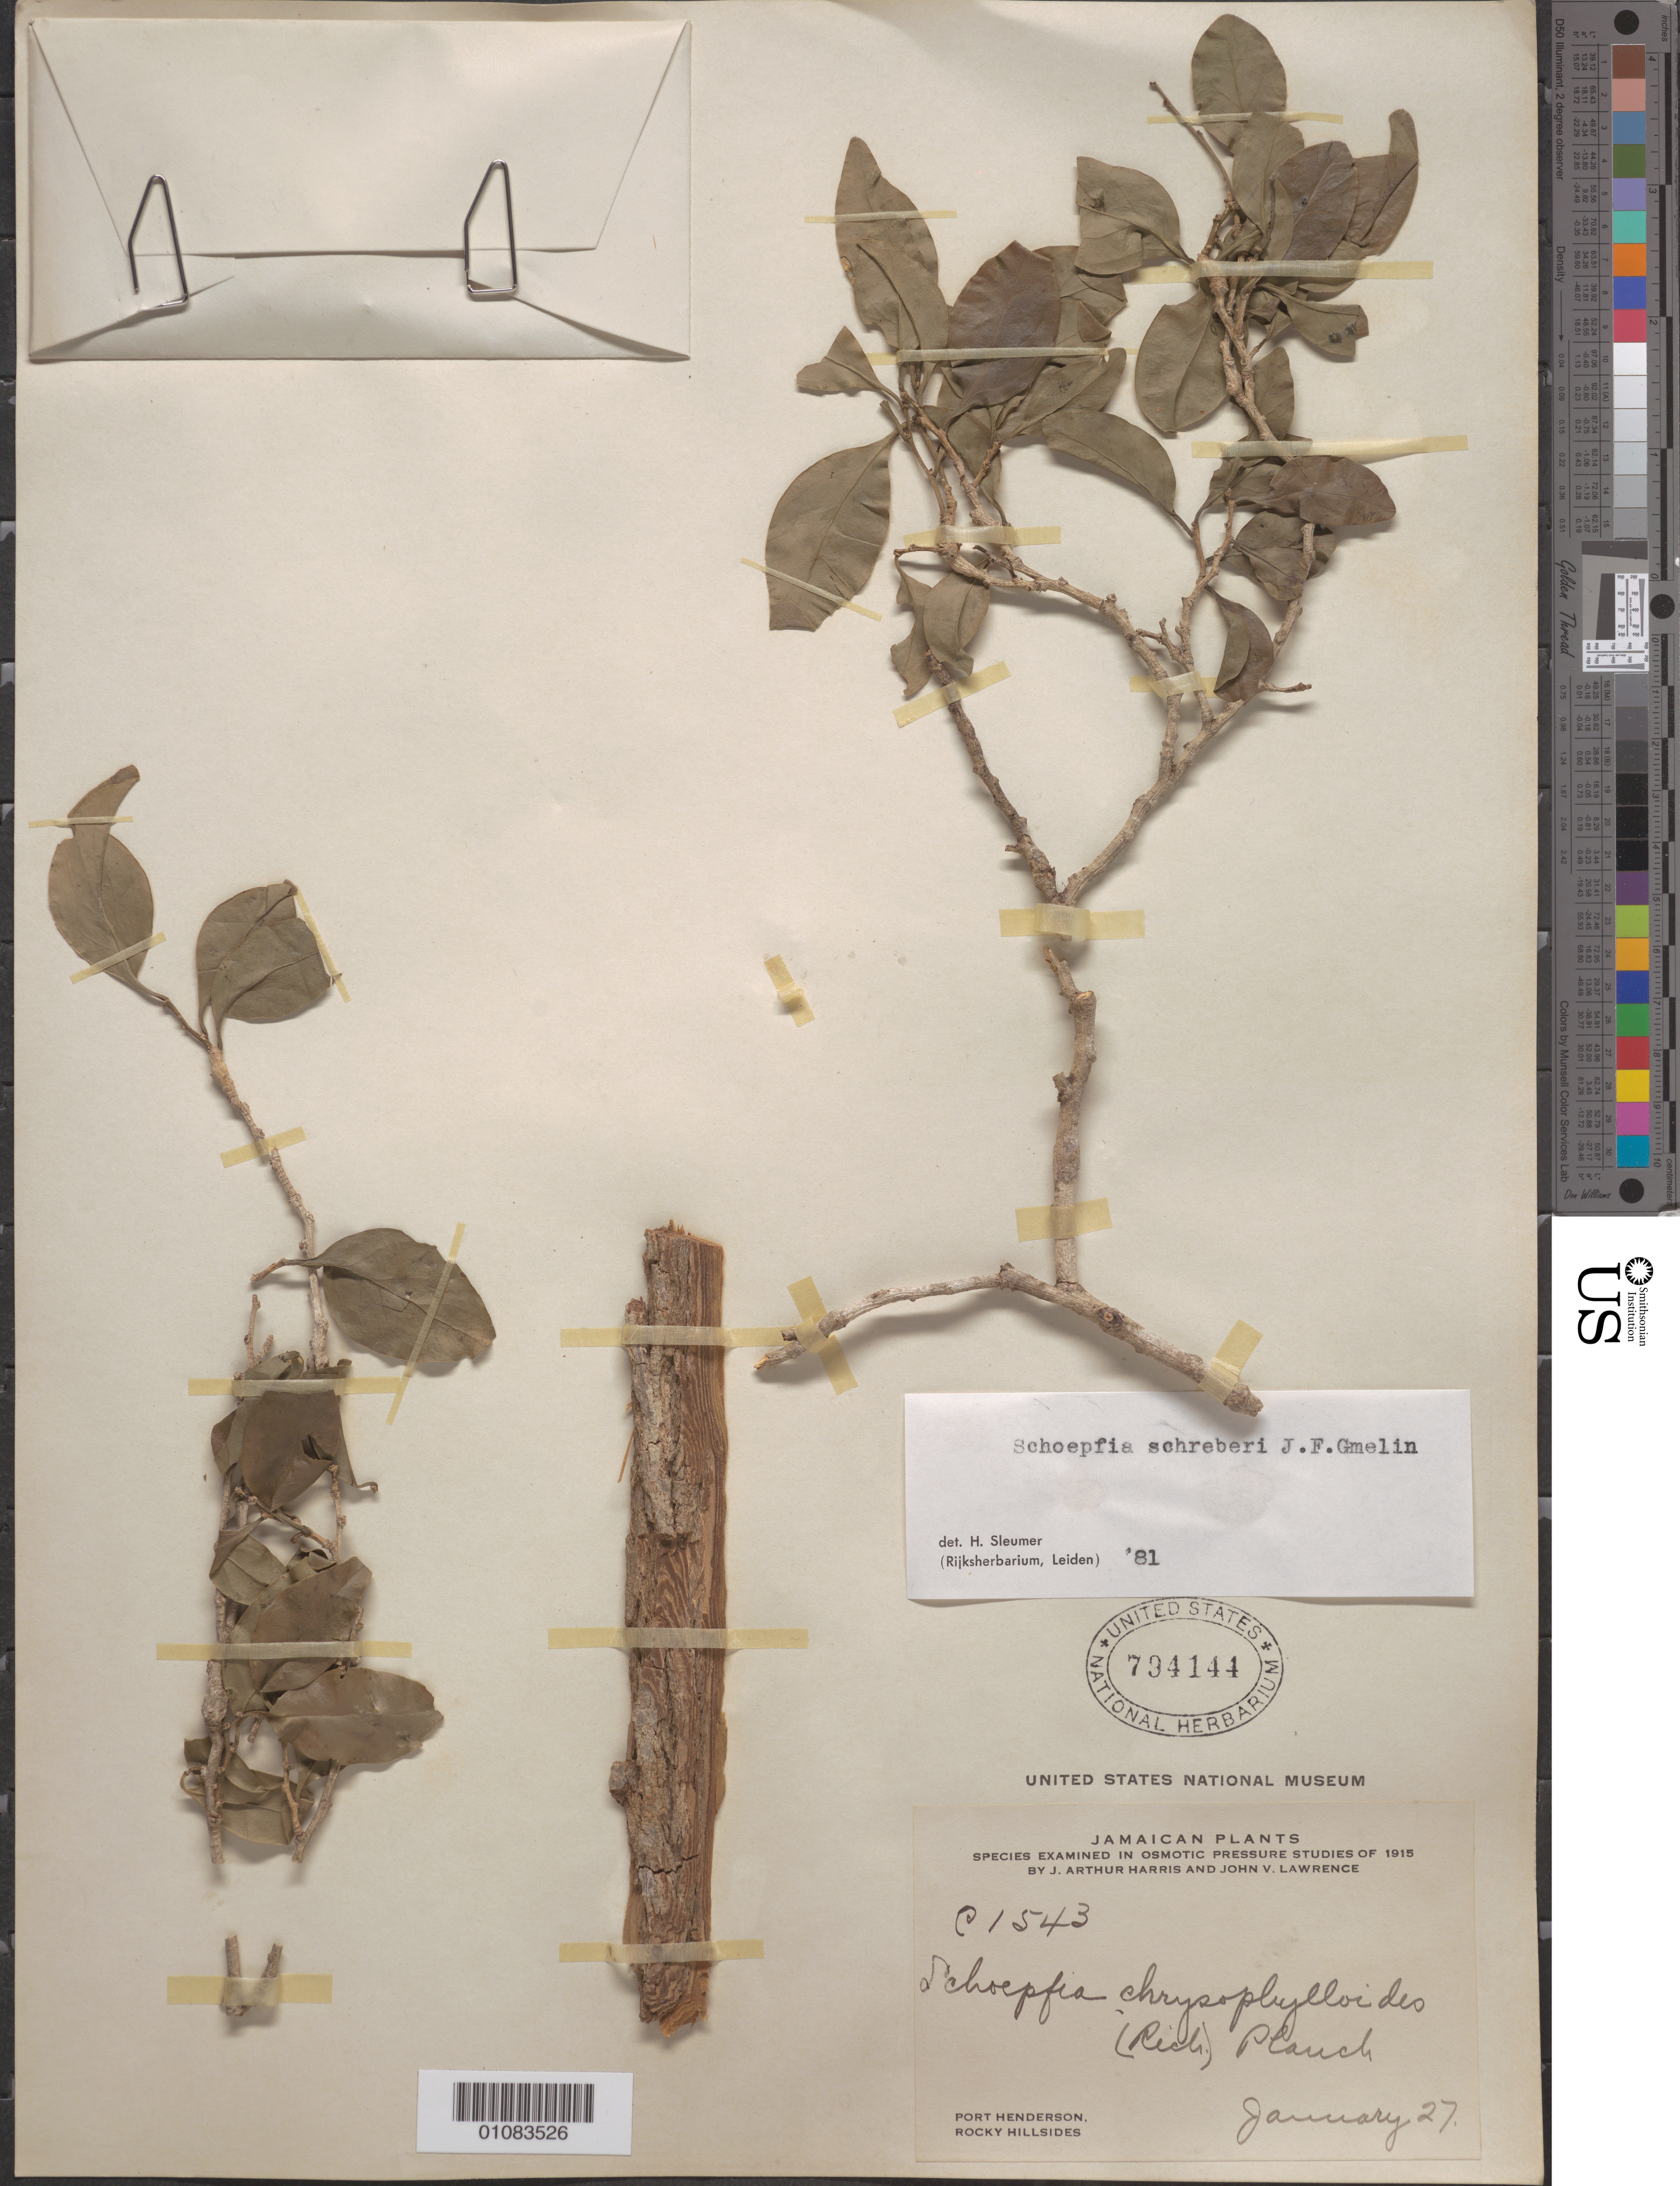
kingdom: Plantae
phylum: Tracheophyta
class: Magnoliopsida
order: Santalales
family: Schoepfiaceae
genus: Schoepfia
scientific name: Schoepfia schreberi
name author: J.F. Gmel.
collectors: J. A. Harris & J. Lawrence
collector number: C1543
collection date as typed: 27 Jan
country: Jamaica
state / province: Saint Catherine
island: Jamaica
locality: Port Henderson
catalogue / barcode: US 794144